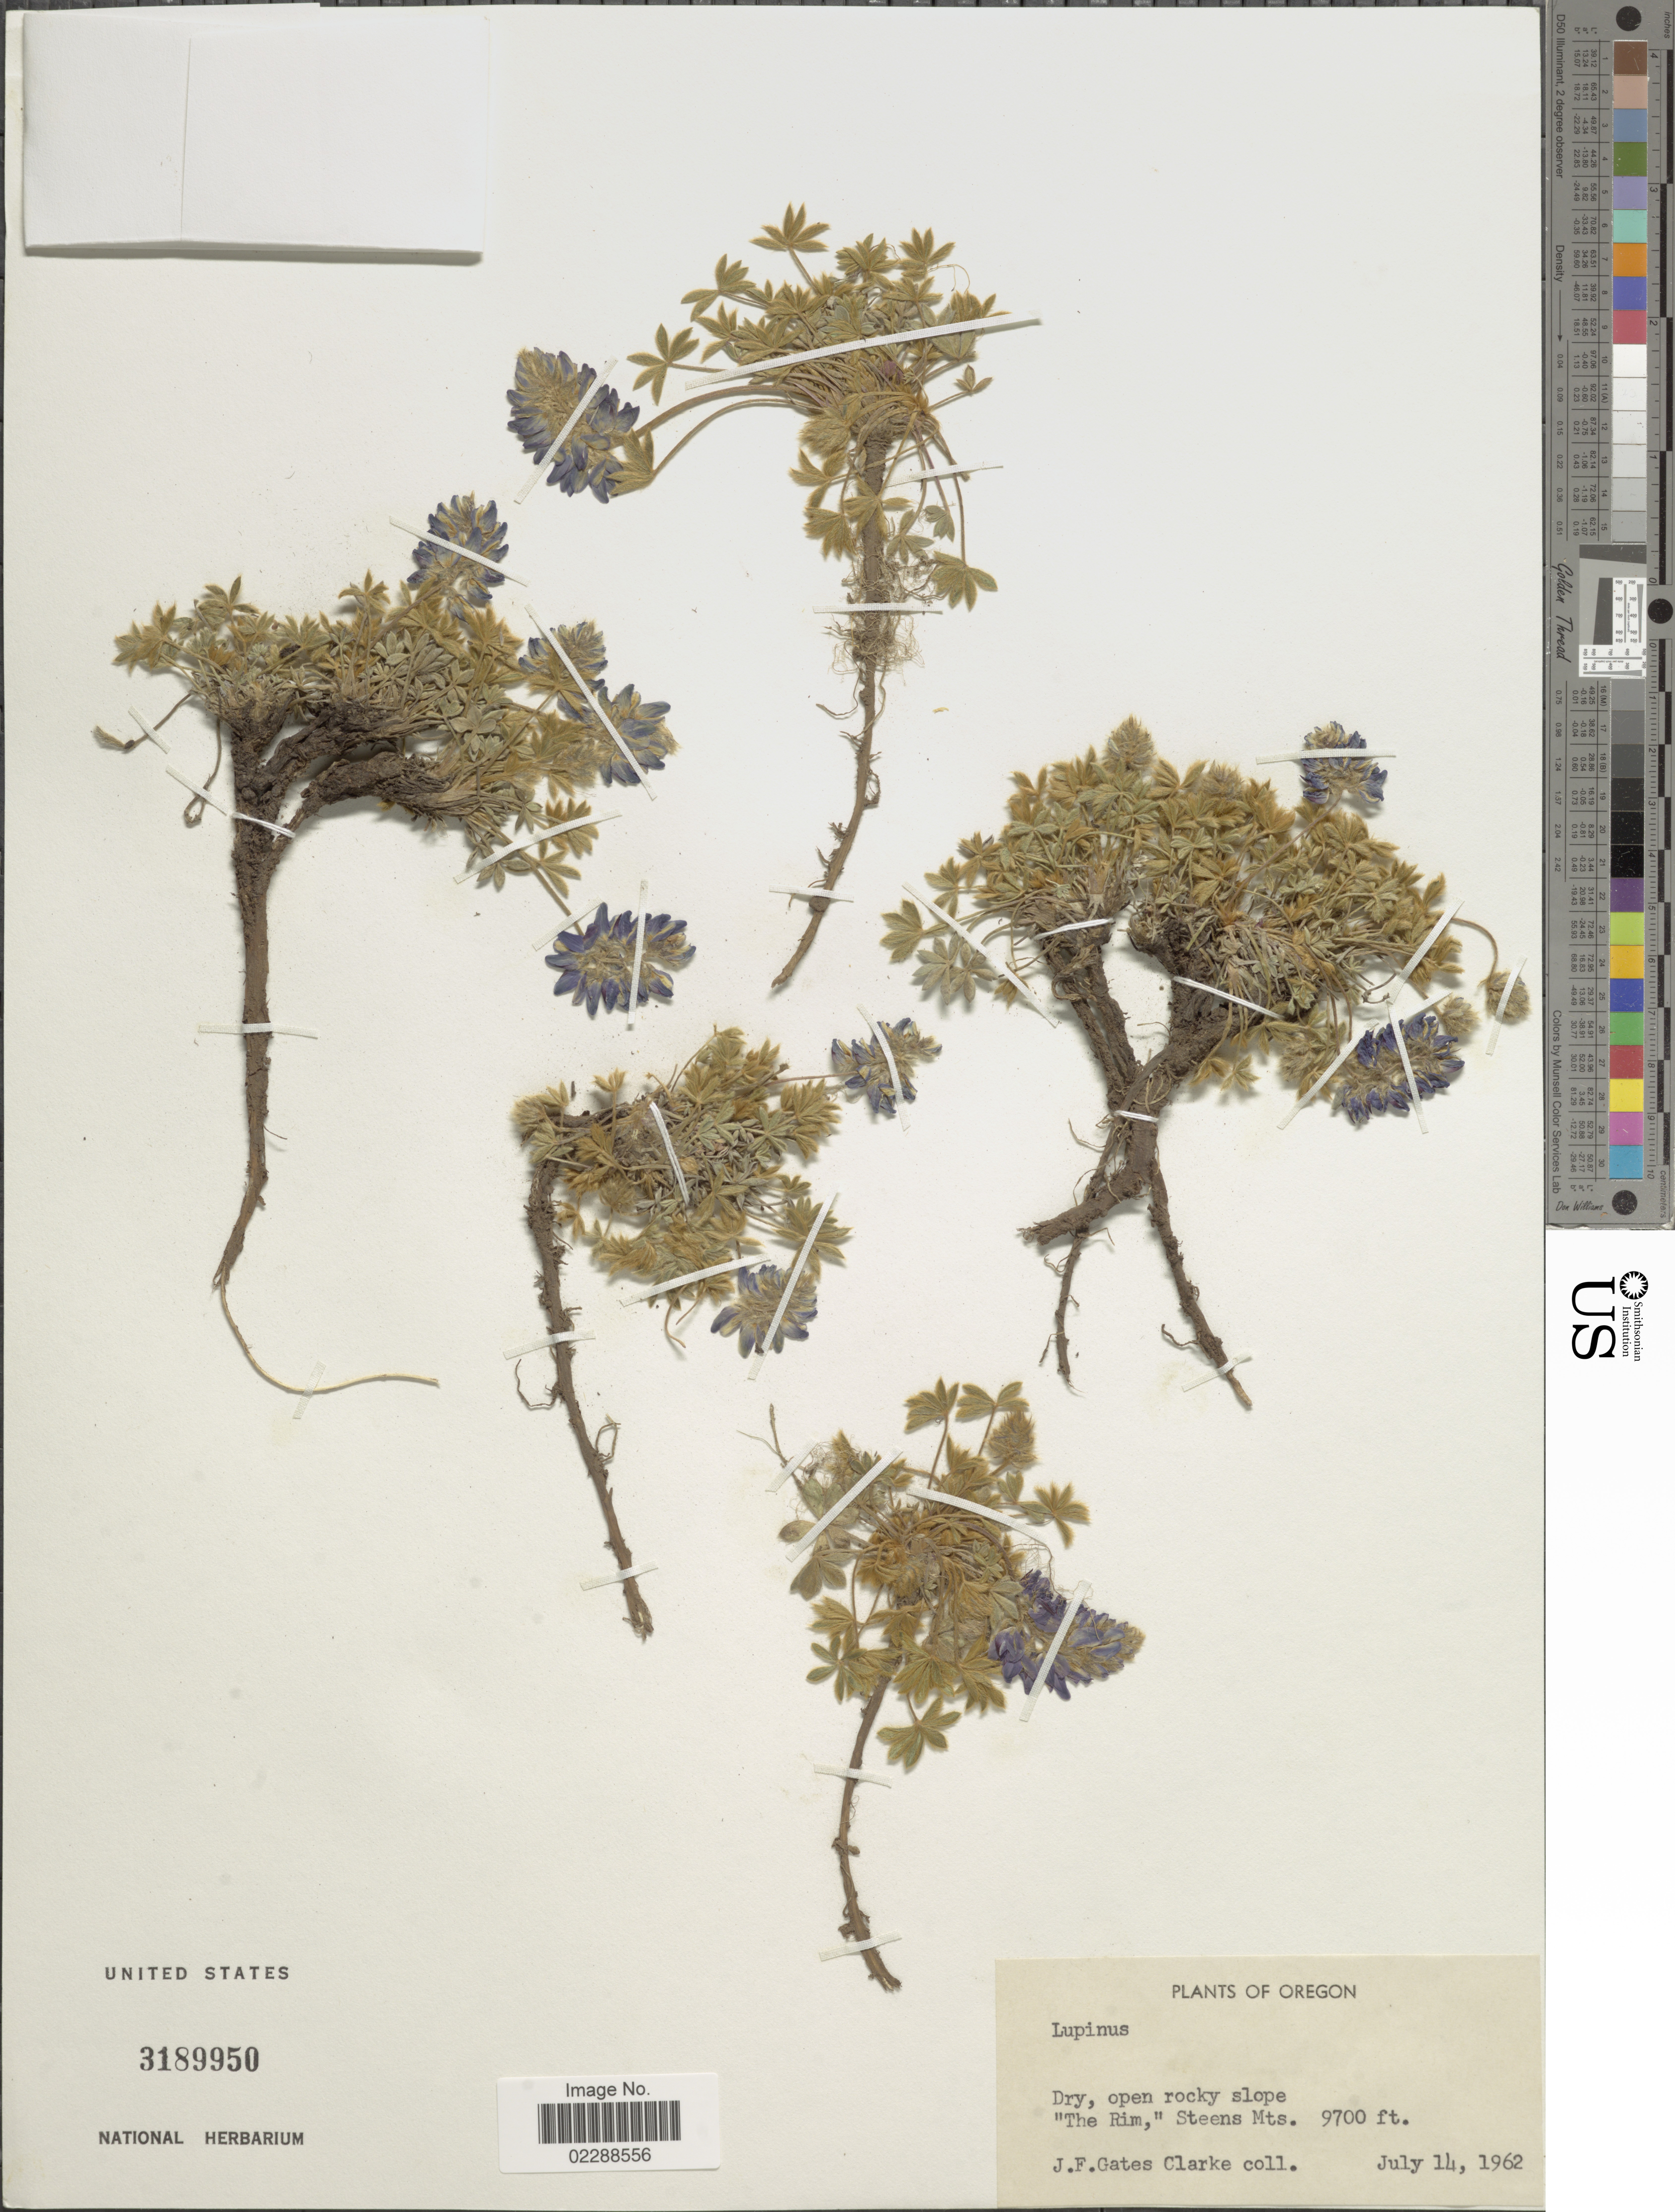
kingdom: Plantae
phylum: Tracheophyta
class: Magnoliopsida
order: Fabales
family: Fabaceae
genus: Lupinus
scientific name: Lupinus sp.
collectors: J. F. Gates-Clarke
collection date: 1962-07-14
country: United States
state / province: Oregon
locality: The Rim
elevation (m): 2957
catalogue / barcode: US 3189950